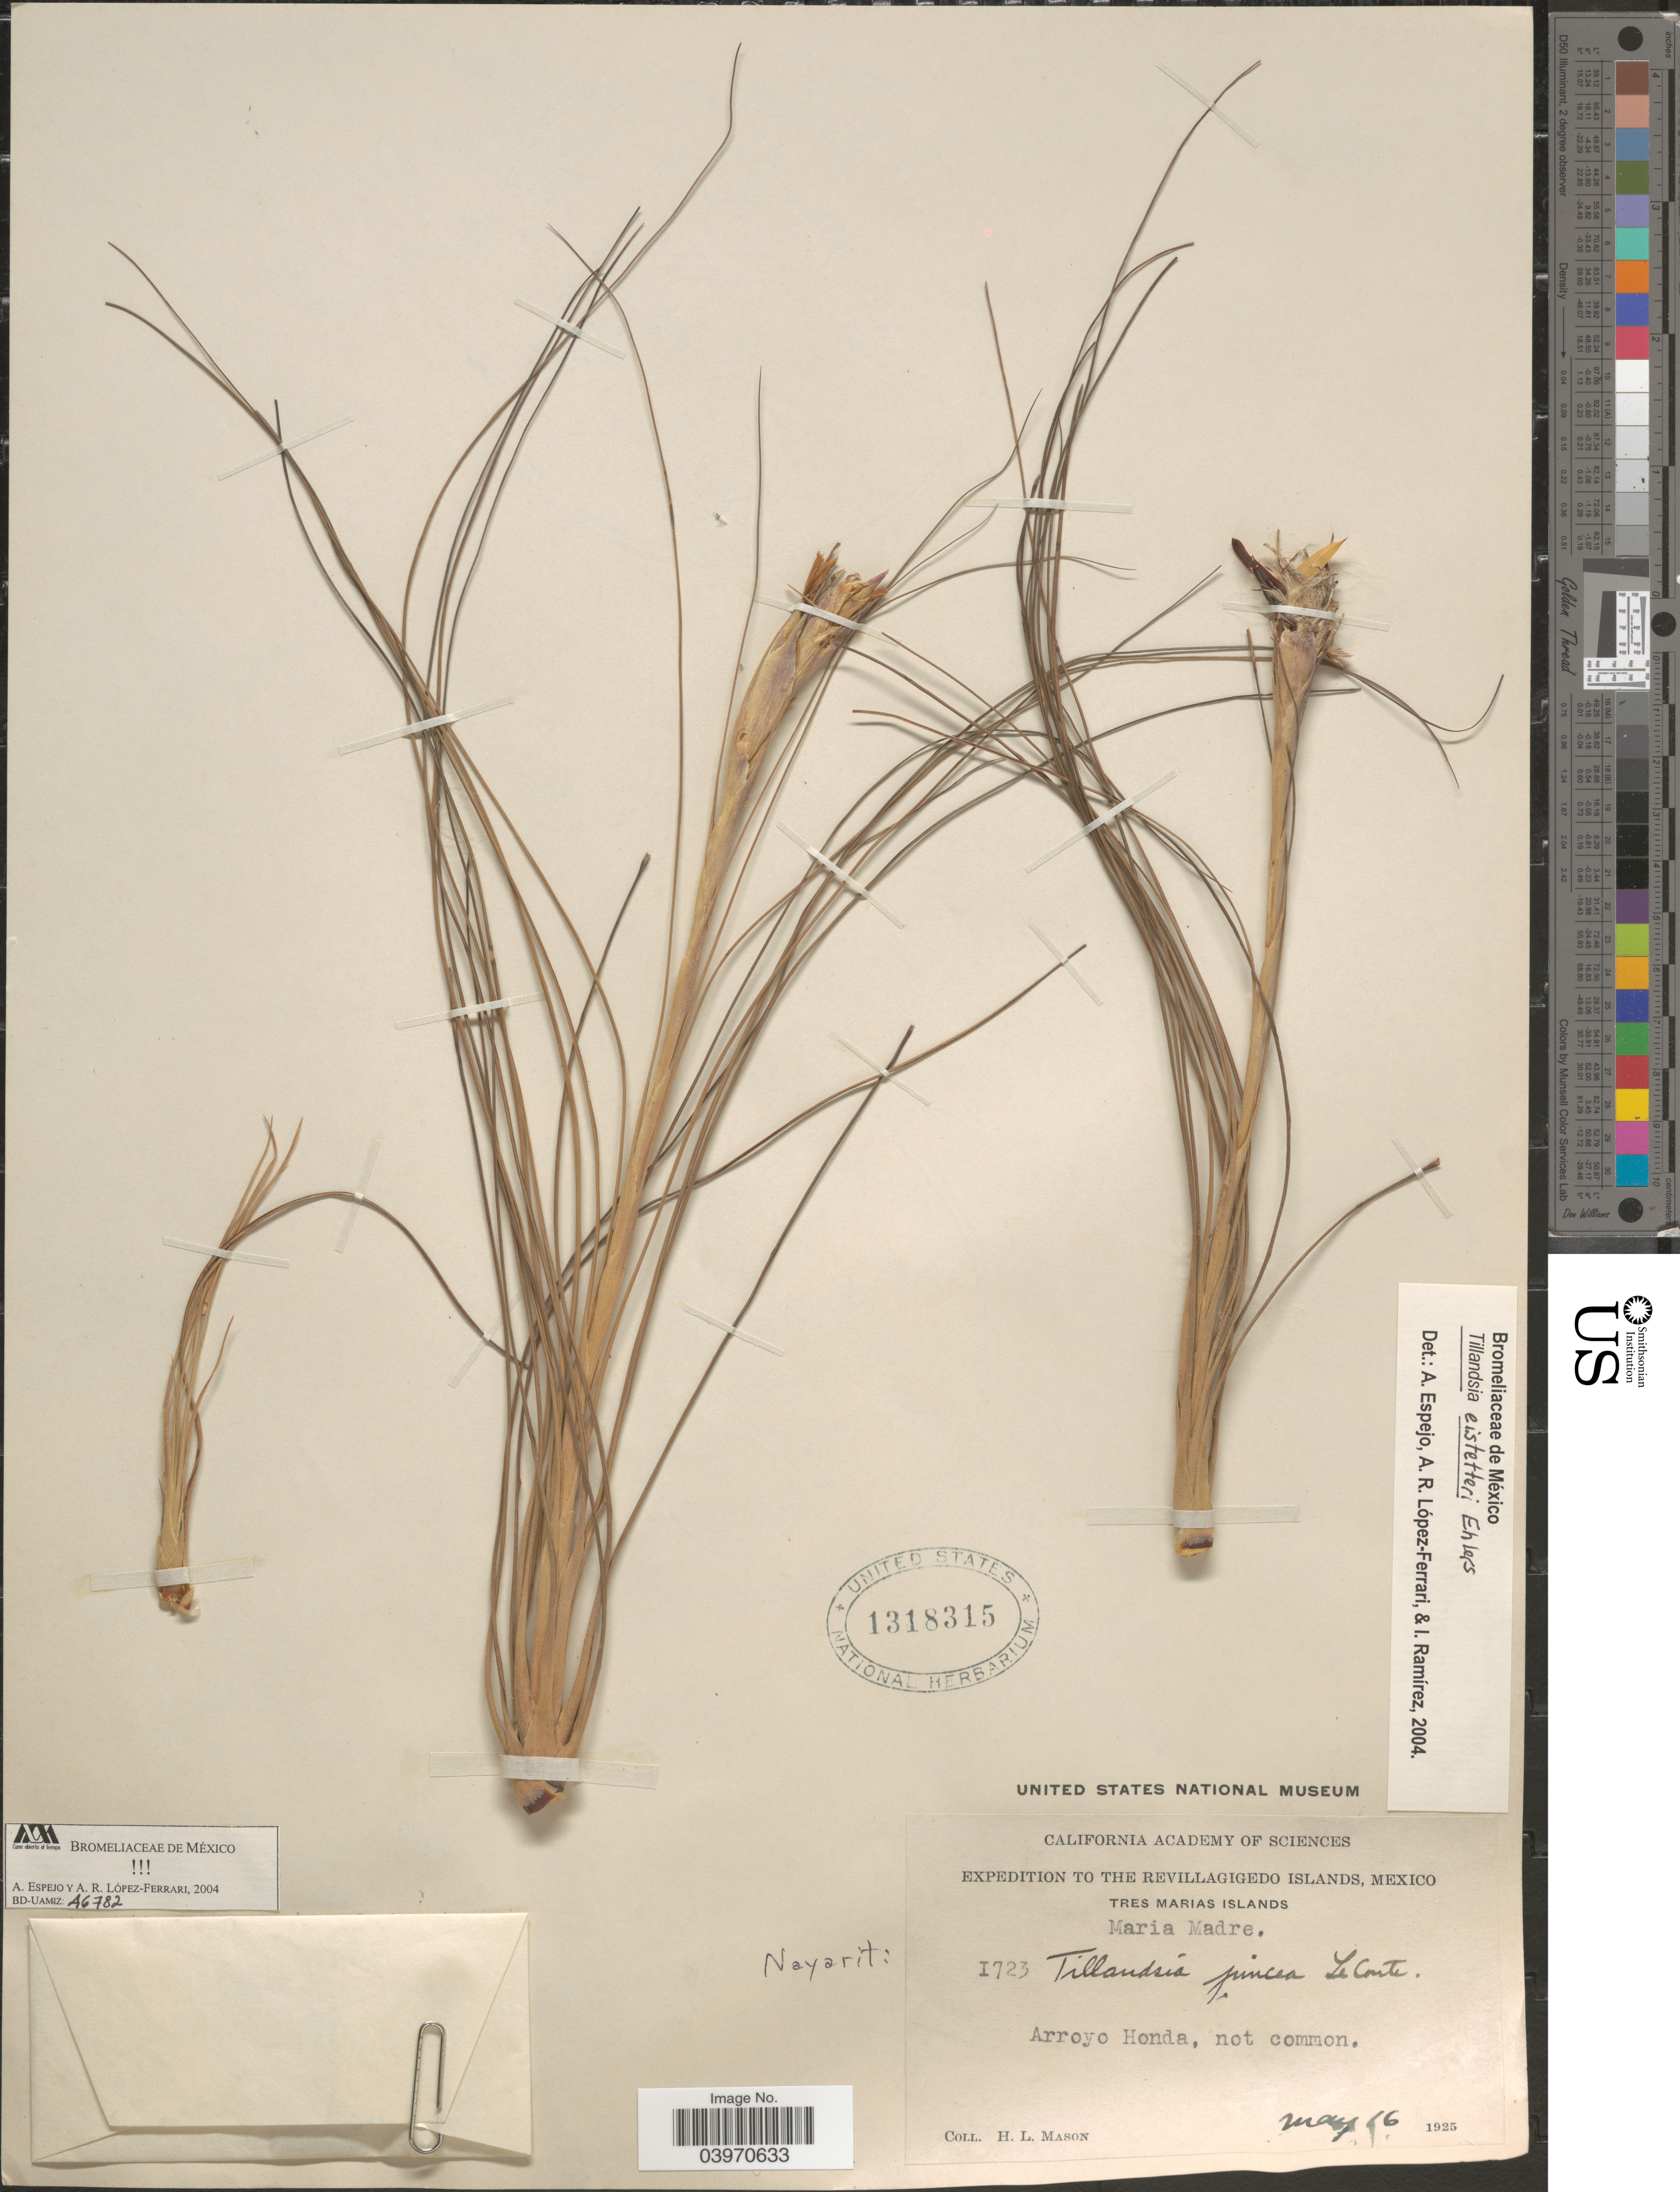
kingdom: Plantae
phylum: Tracheophyta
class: Liliopsida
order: Poales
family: Bromeliaceae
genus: Tillandsia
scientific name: Tillandsia eistetteri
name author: Ehlers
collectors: H. L. Mason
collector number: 1723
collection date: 1925-05-16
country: Mexico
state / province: Nayarit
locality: The Revillagigedo Islands. Tres Marias Islands. Maria Madre. Arroyo Honda, not common.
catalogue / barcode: US 1318315